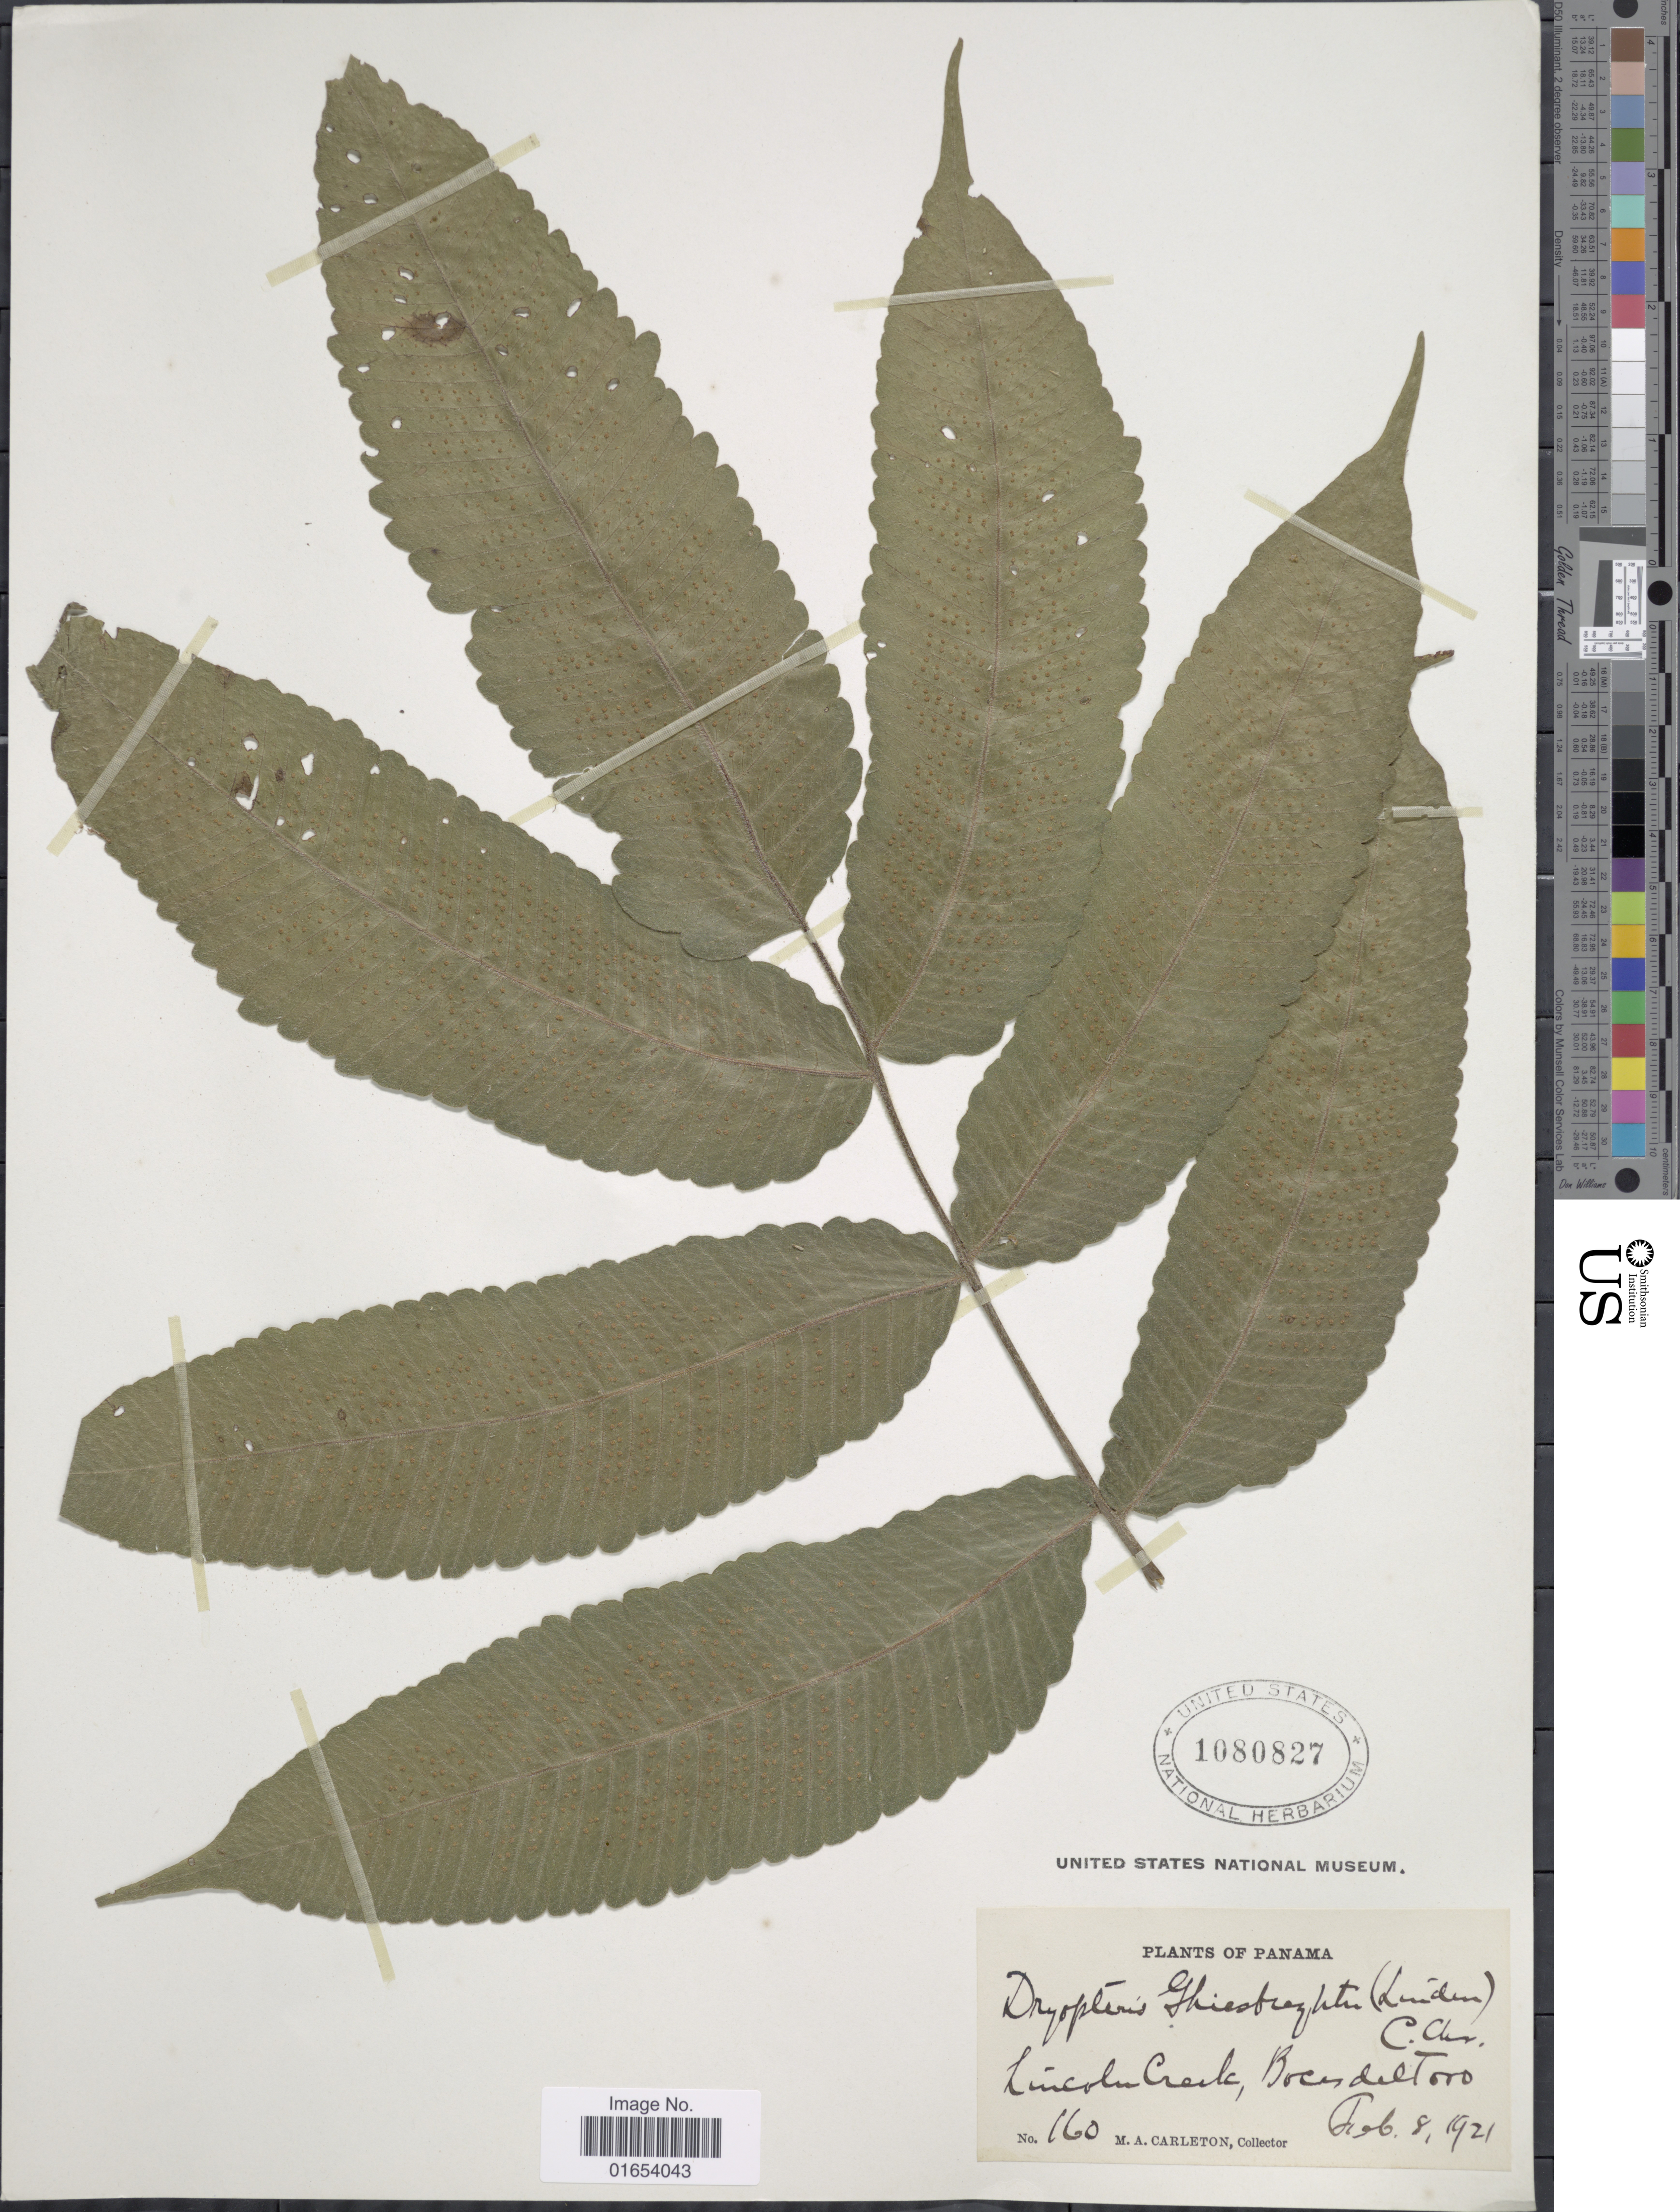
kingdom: Plantae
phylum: Tracheophyta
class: Polypodiopsida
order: Polypodiales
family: Thelypteridaceae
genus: Goniopteris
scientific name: Goniopteris ghiesbreghtii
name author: (Linden) J. Sm.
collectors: M. A. Carleton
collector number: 160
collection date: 1921-02-08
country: Panama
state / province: Bocas del Toro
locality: Panama, Lincoln Creek, Bocas Del Toro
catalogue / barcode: US 1080827